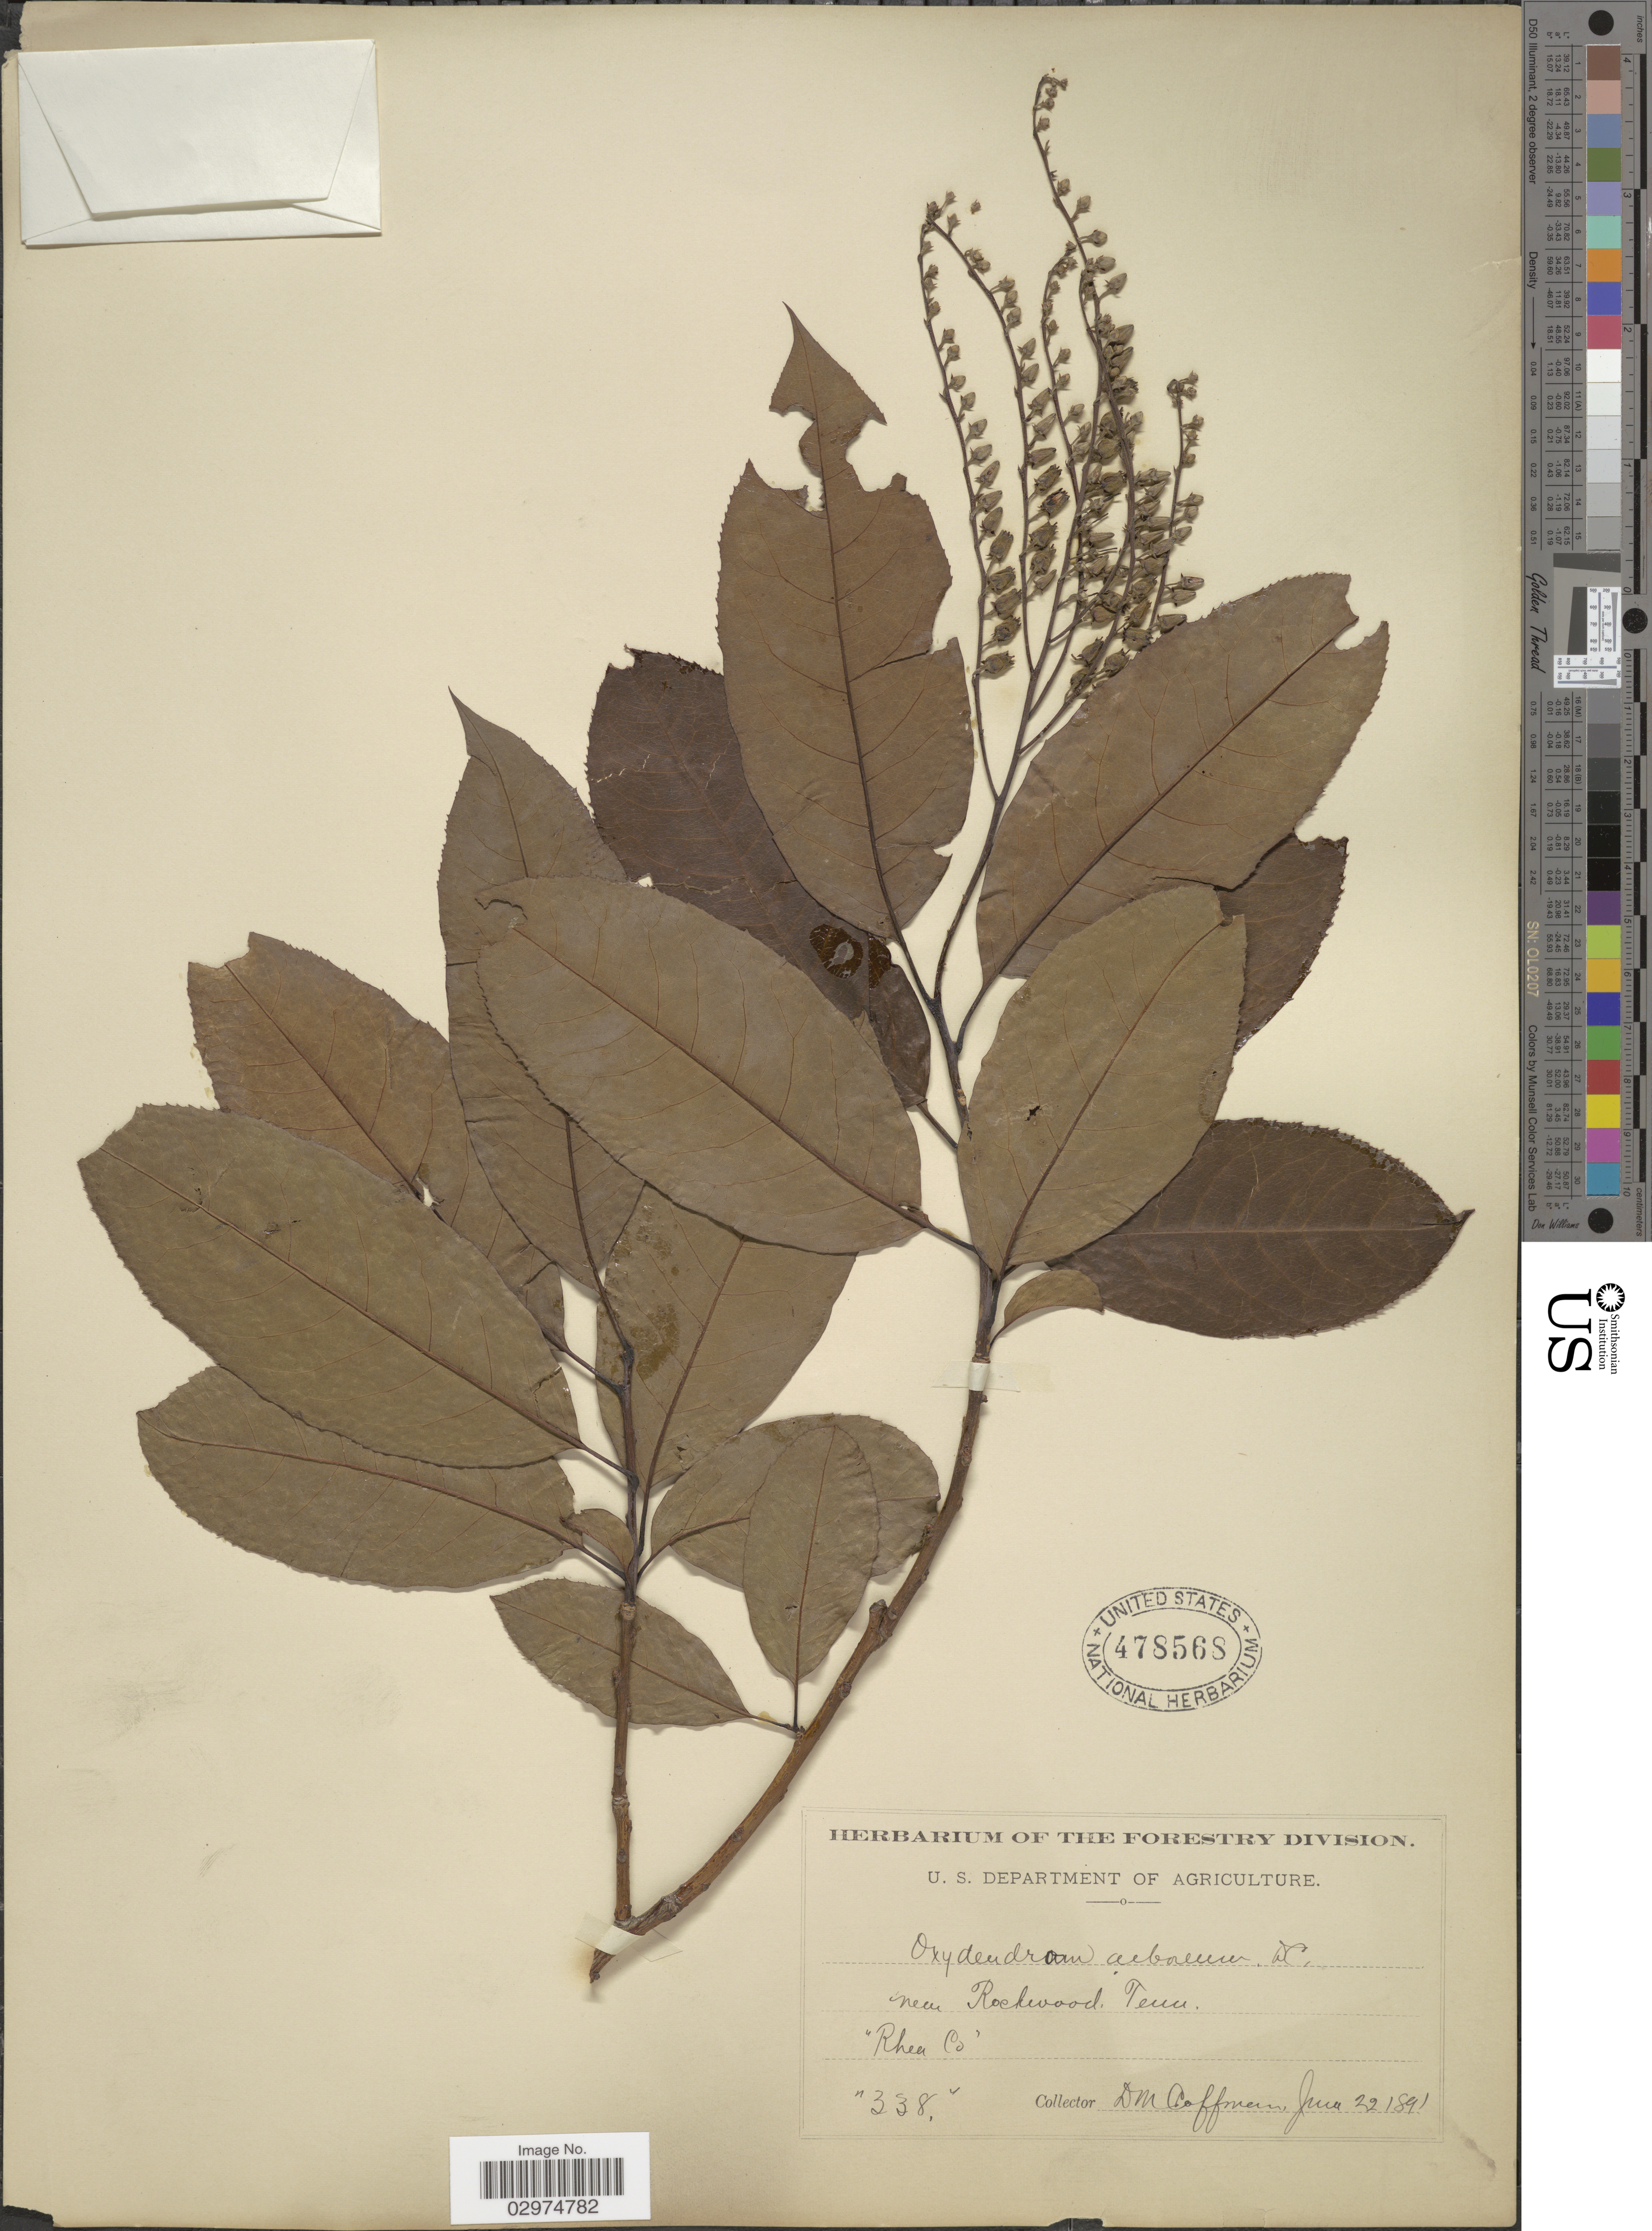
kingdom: Plantae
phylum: Tracheophyta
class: Magnoliopsida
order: Ericales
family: Ericaceae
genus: Oxydendrum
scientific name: Oxydendrum arboreum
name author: (L.) DC.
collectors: D. M. Coffman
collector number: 338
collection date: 1891-06-22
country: United States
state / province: Tennessee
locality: New Rockwood, Rhea Co.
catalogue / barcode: US 478568